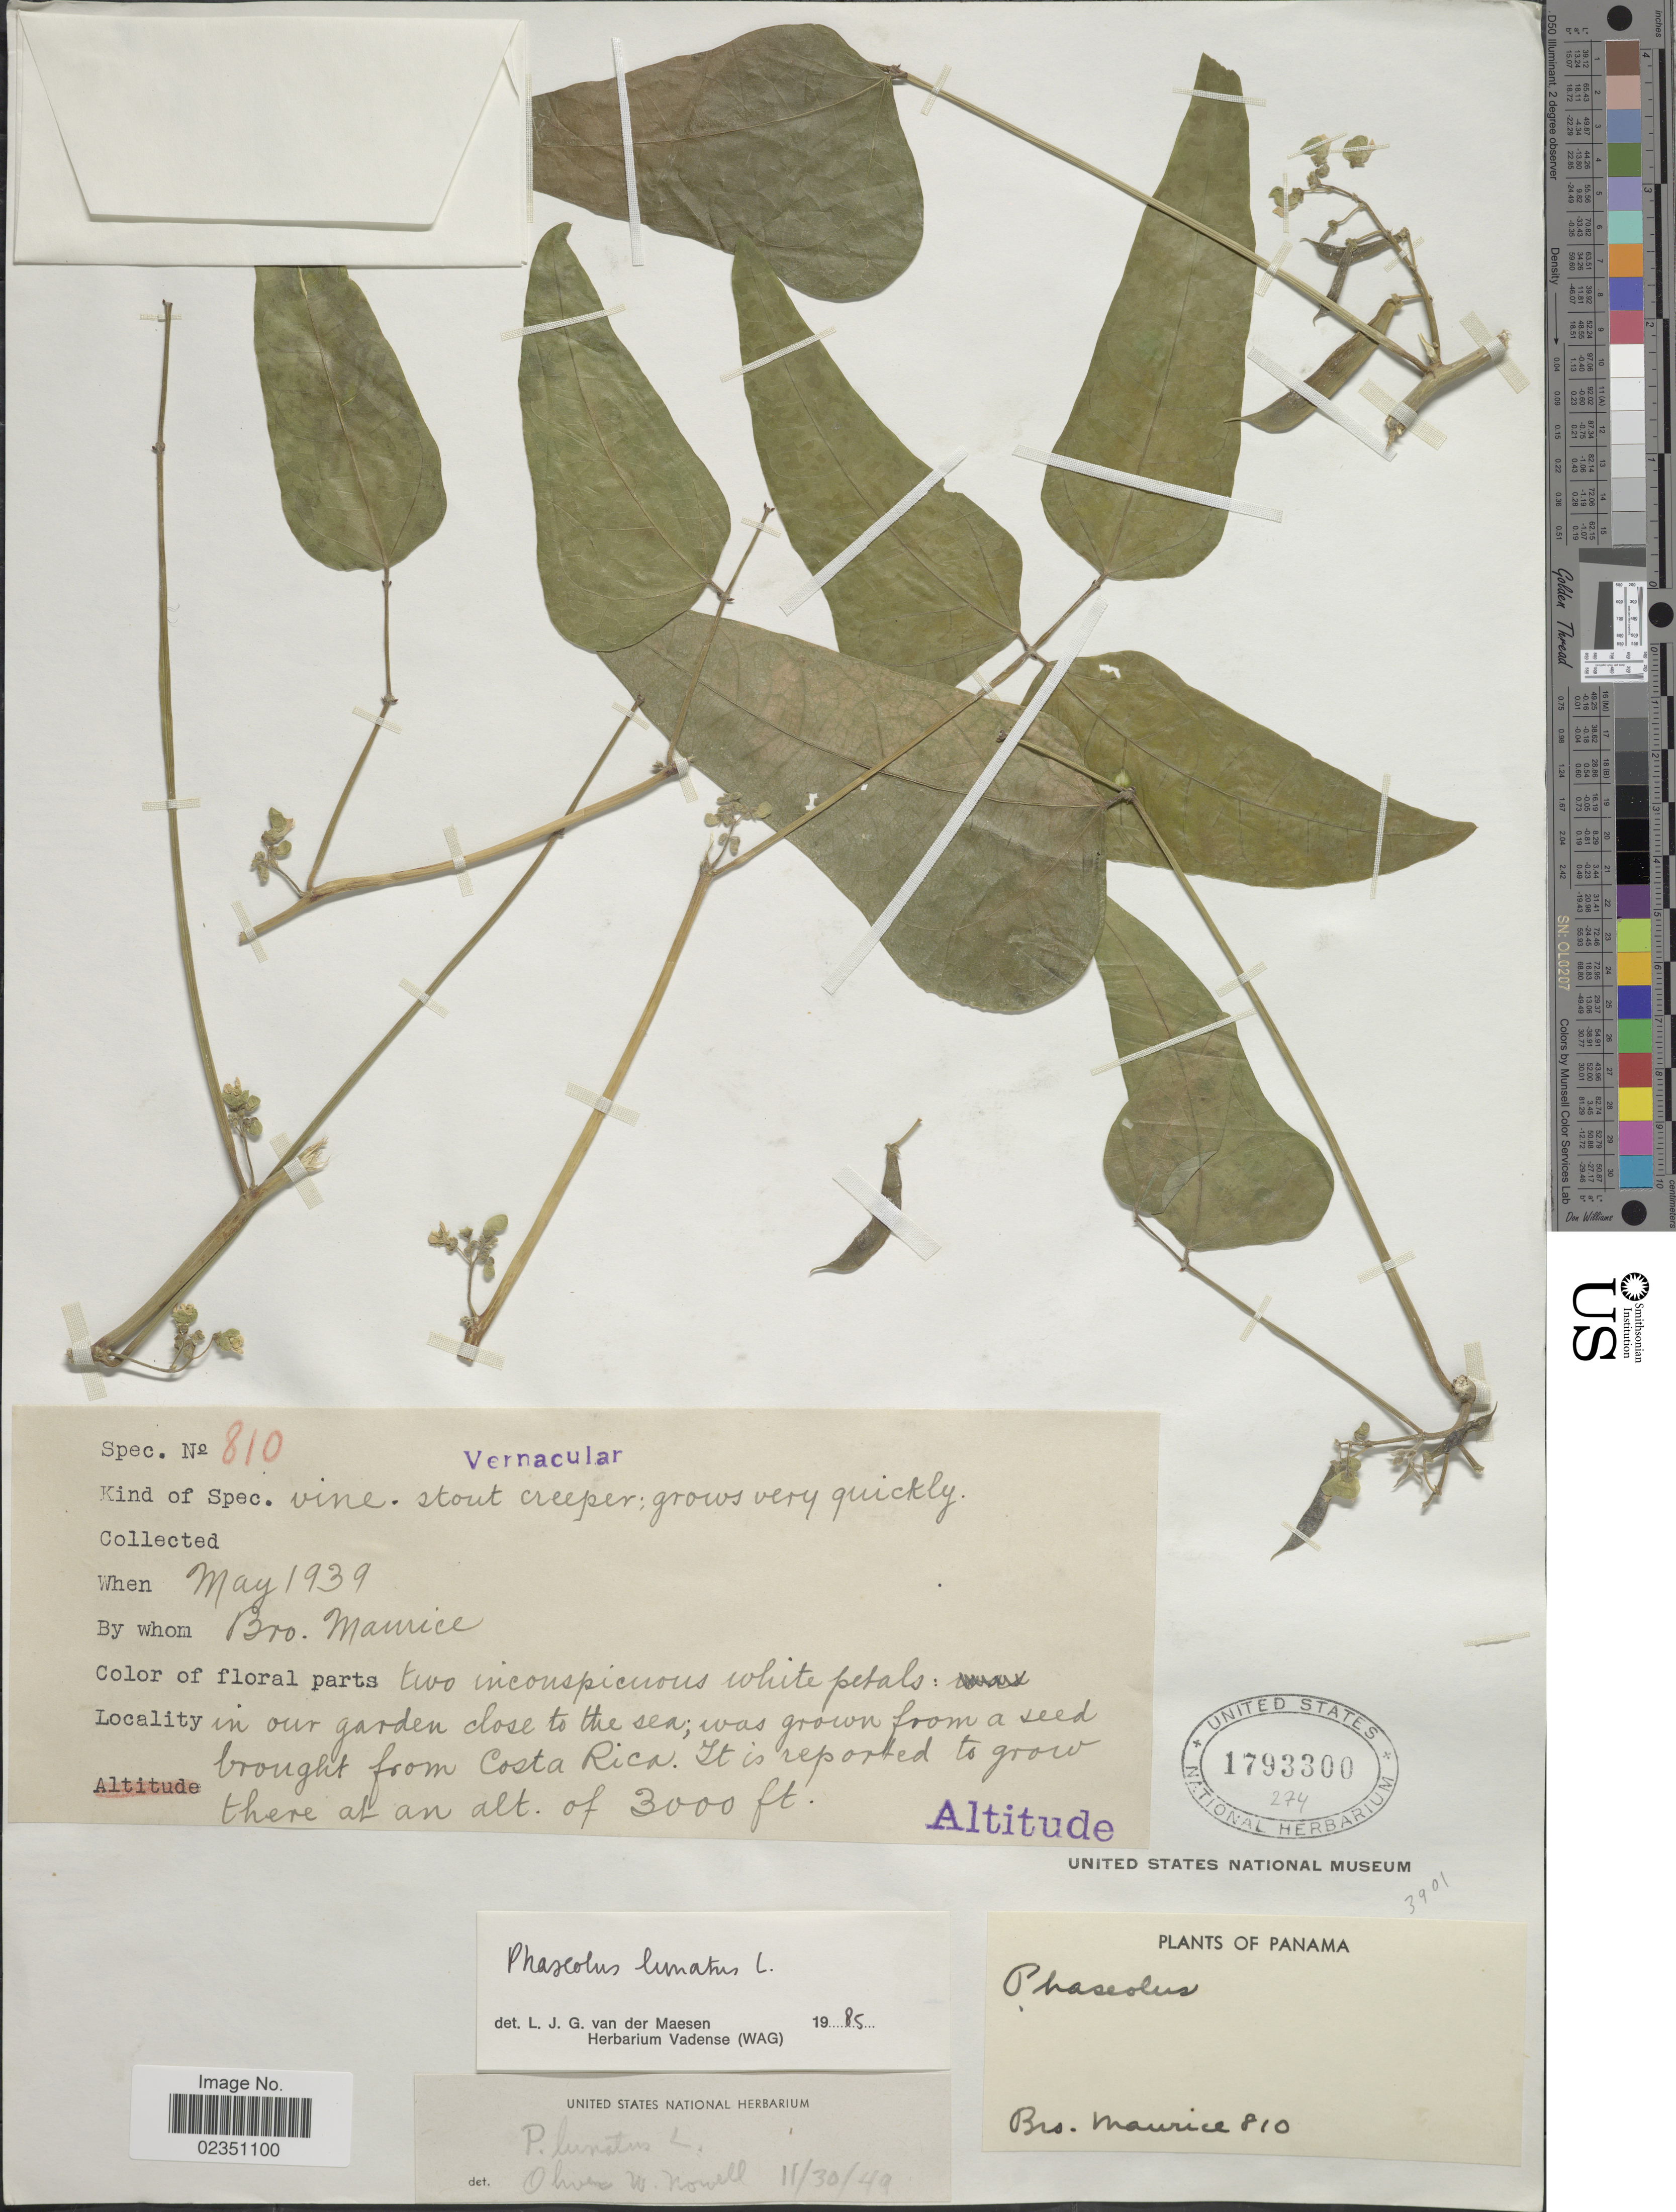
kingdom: Plantae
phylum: Tracheophyta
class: Magnoliopsida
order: Fabales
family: Fabaceae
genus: Phaseolus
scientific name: Phaseolus lunatus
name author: L.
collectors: B. Maurice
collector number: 810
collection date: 1939-05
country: Panama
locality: In our garden close to the sea; was grown from a seed brought from Costa Rica,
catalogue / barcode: US 1793300